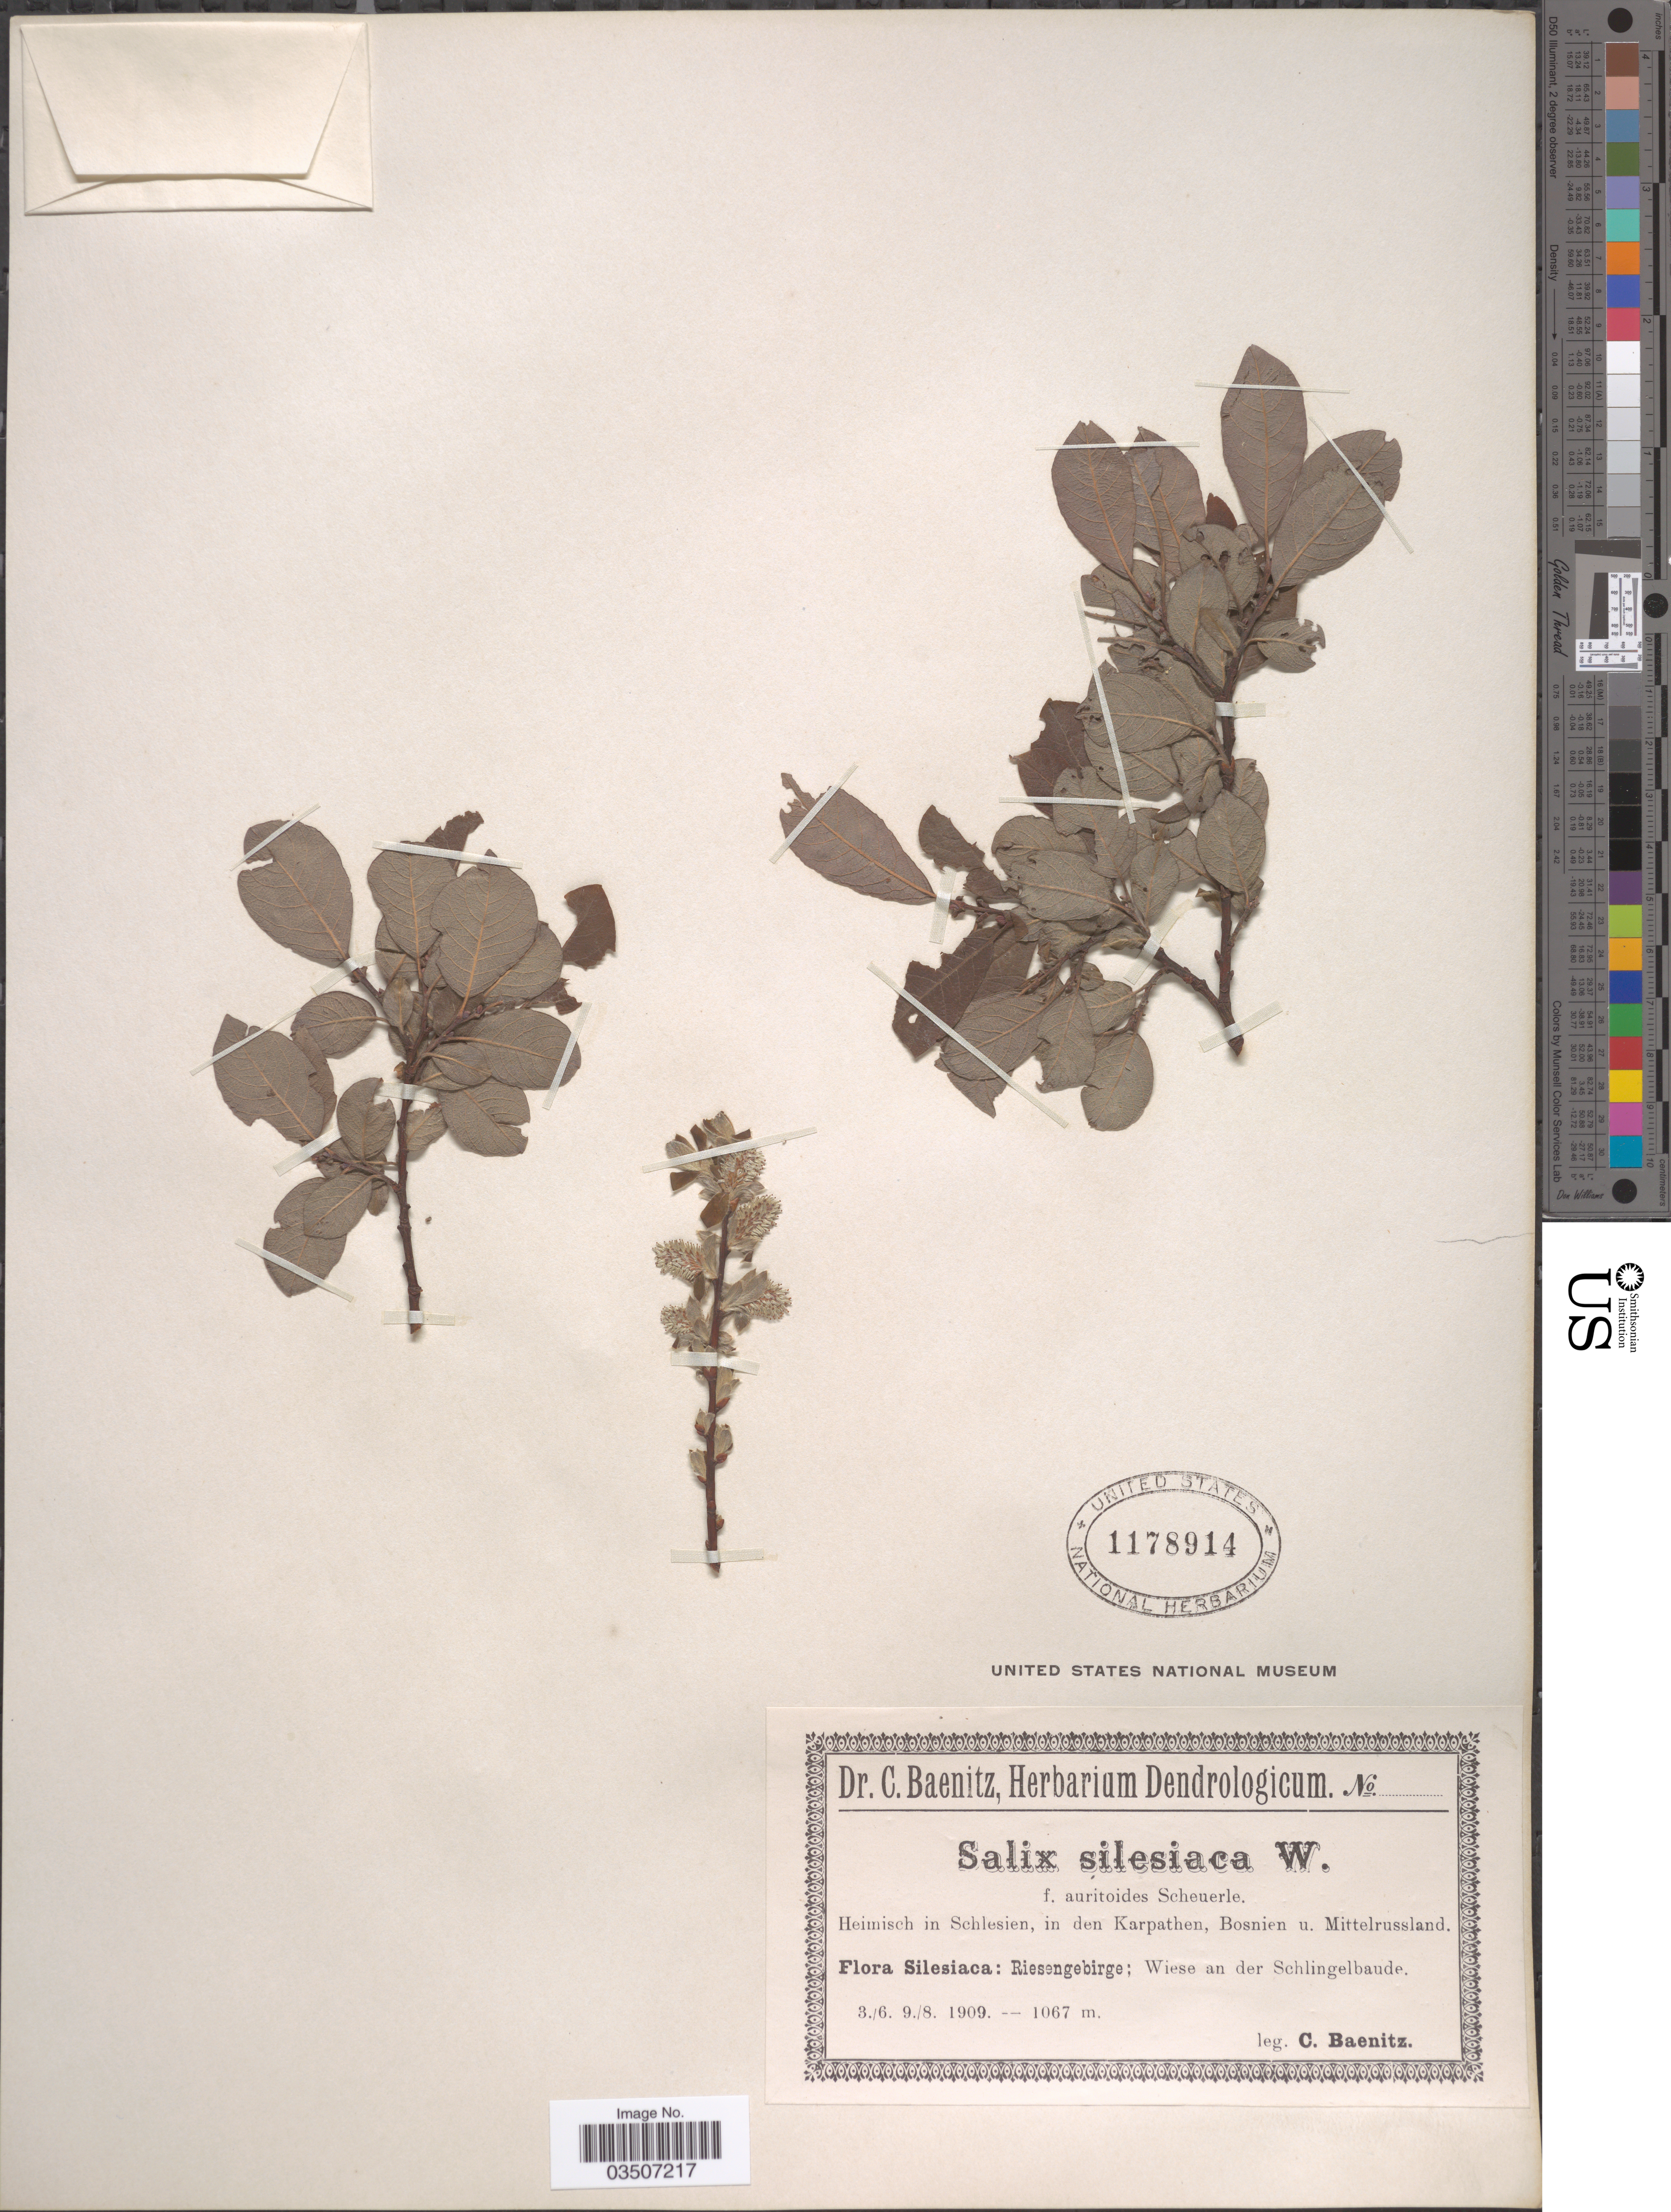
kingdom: Plantae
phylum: Tracheophyta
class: Magnoliopsida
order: Malpighiales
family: Salicaceae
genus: Salix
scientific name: Salix silesiaca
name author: Willd.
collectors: C. G. Baenitz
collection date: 1909-06-03/1909-08-09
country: Poland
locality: Silesiaca: Riesengebirge; Wiese an der Schlingelbaude.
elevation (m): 1067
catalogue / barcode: US 1178914